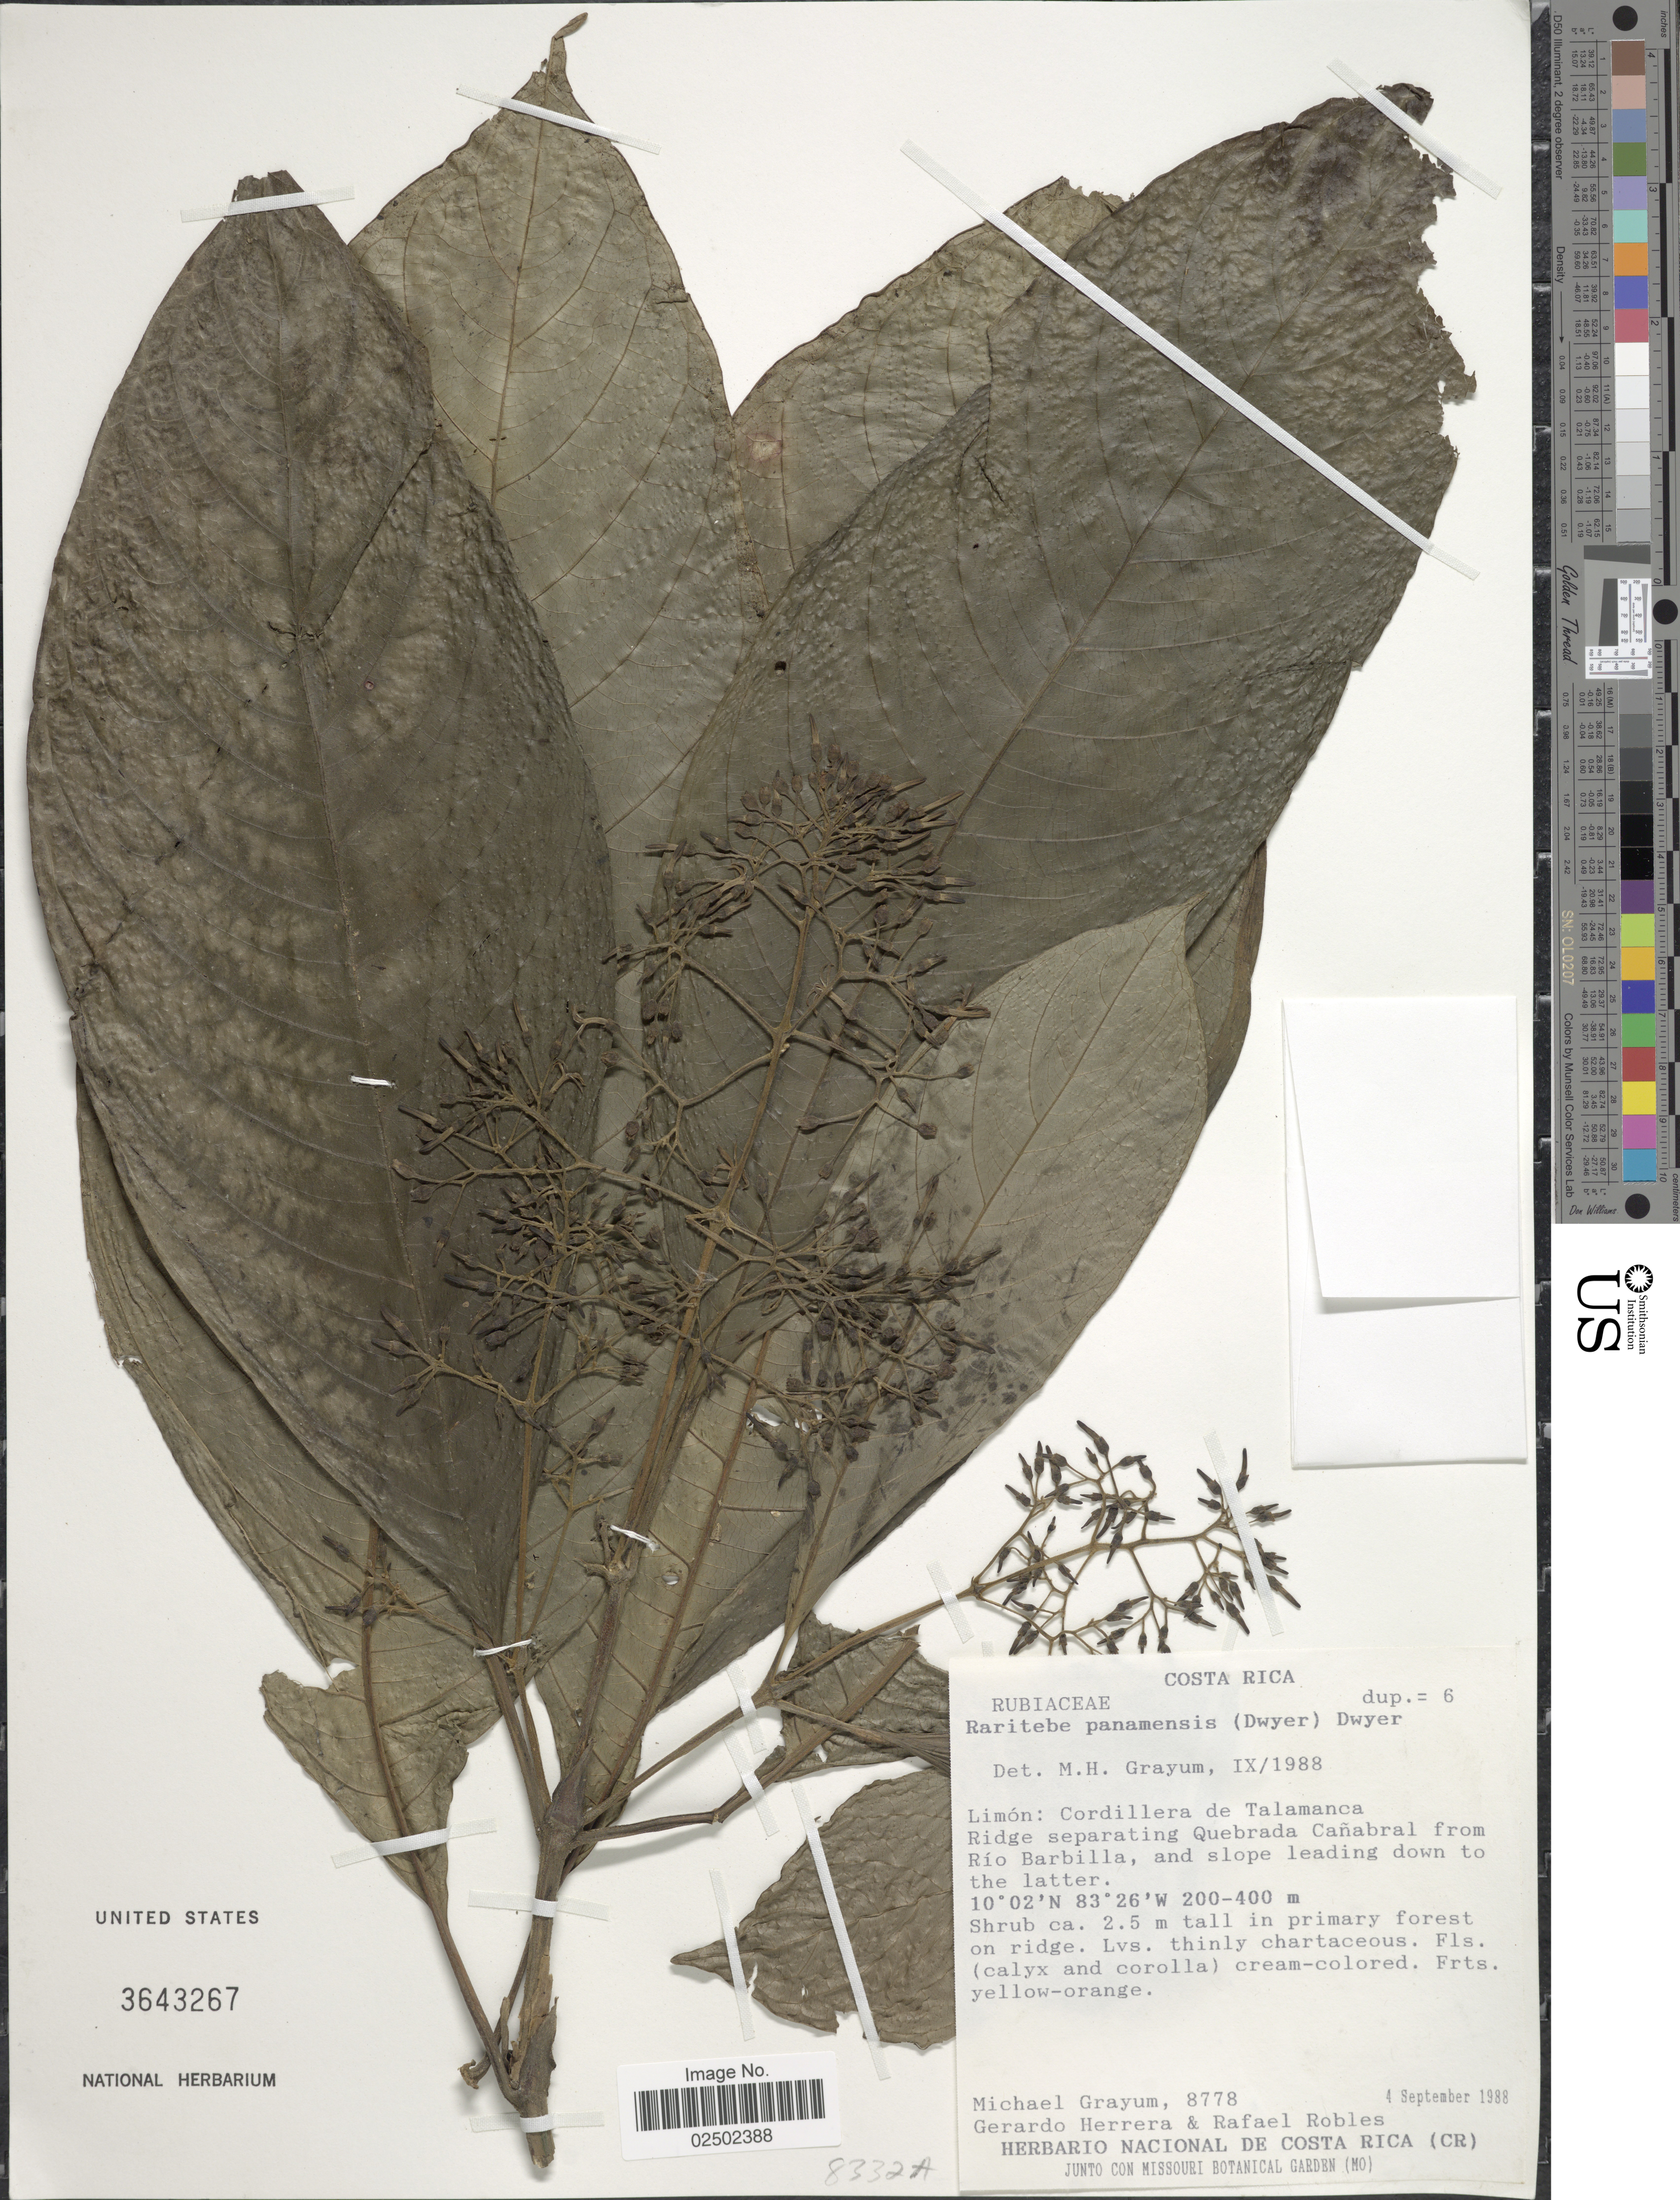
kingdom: Plantae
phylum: Tracheophyta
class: Magnoliopsida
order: Gentianales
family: Rubiaceae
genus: Raritebe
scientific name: Raritebe palicoureoides subsp. dwyeranum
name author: J.H. Kirkbr.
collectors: M. H. Grayum, G. Herrera & R. Robles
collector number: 8778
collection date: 1988-09-04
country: Costa Rica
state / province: Limón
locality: Cordillera de Talamanca. Ridge separating Quebrada Canabral from Rio Barbilla, and slope leading down to the latter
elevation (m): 200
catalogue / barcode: US 3643267